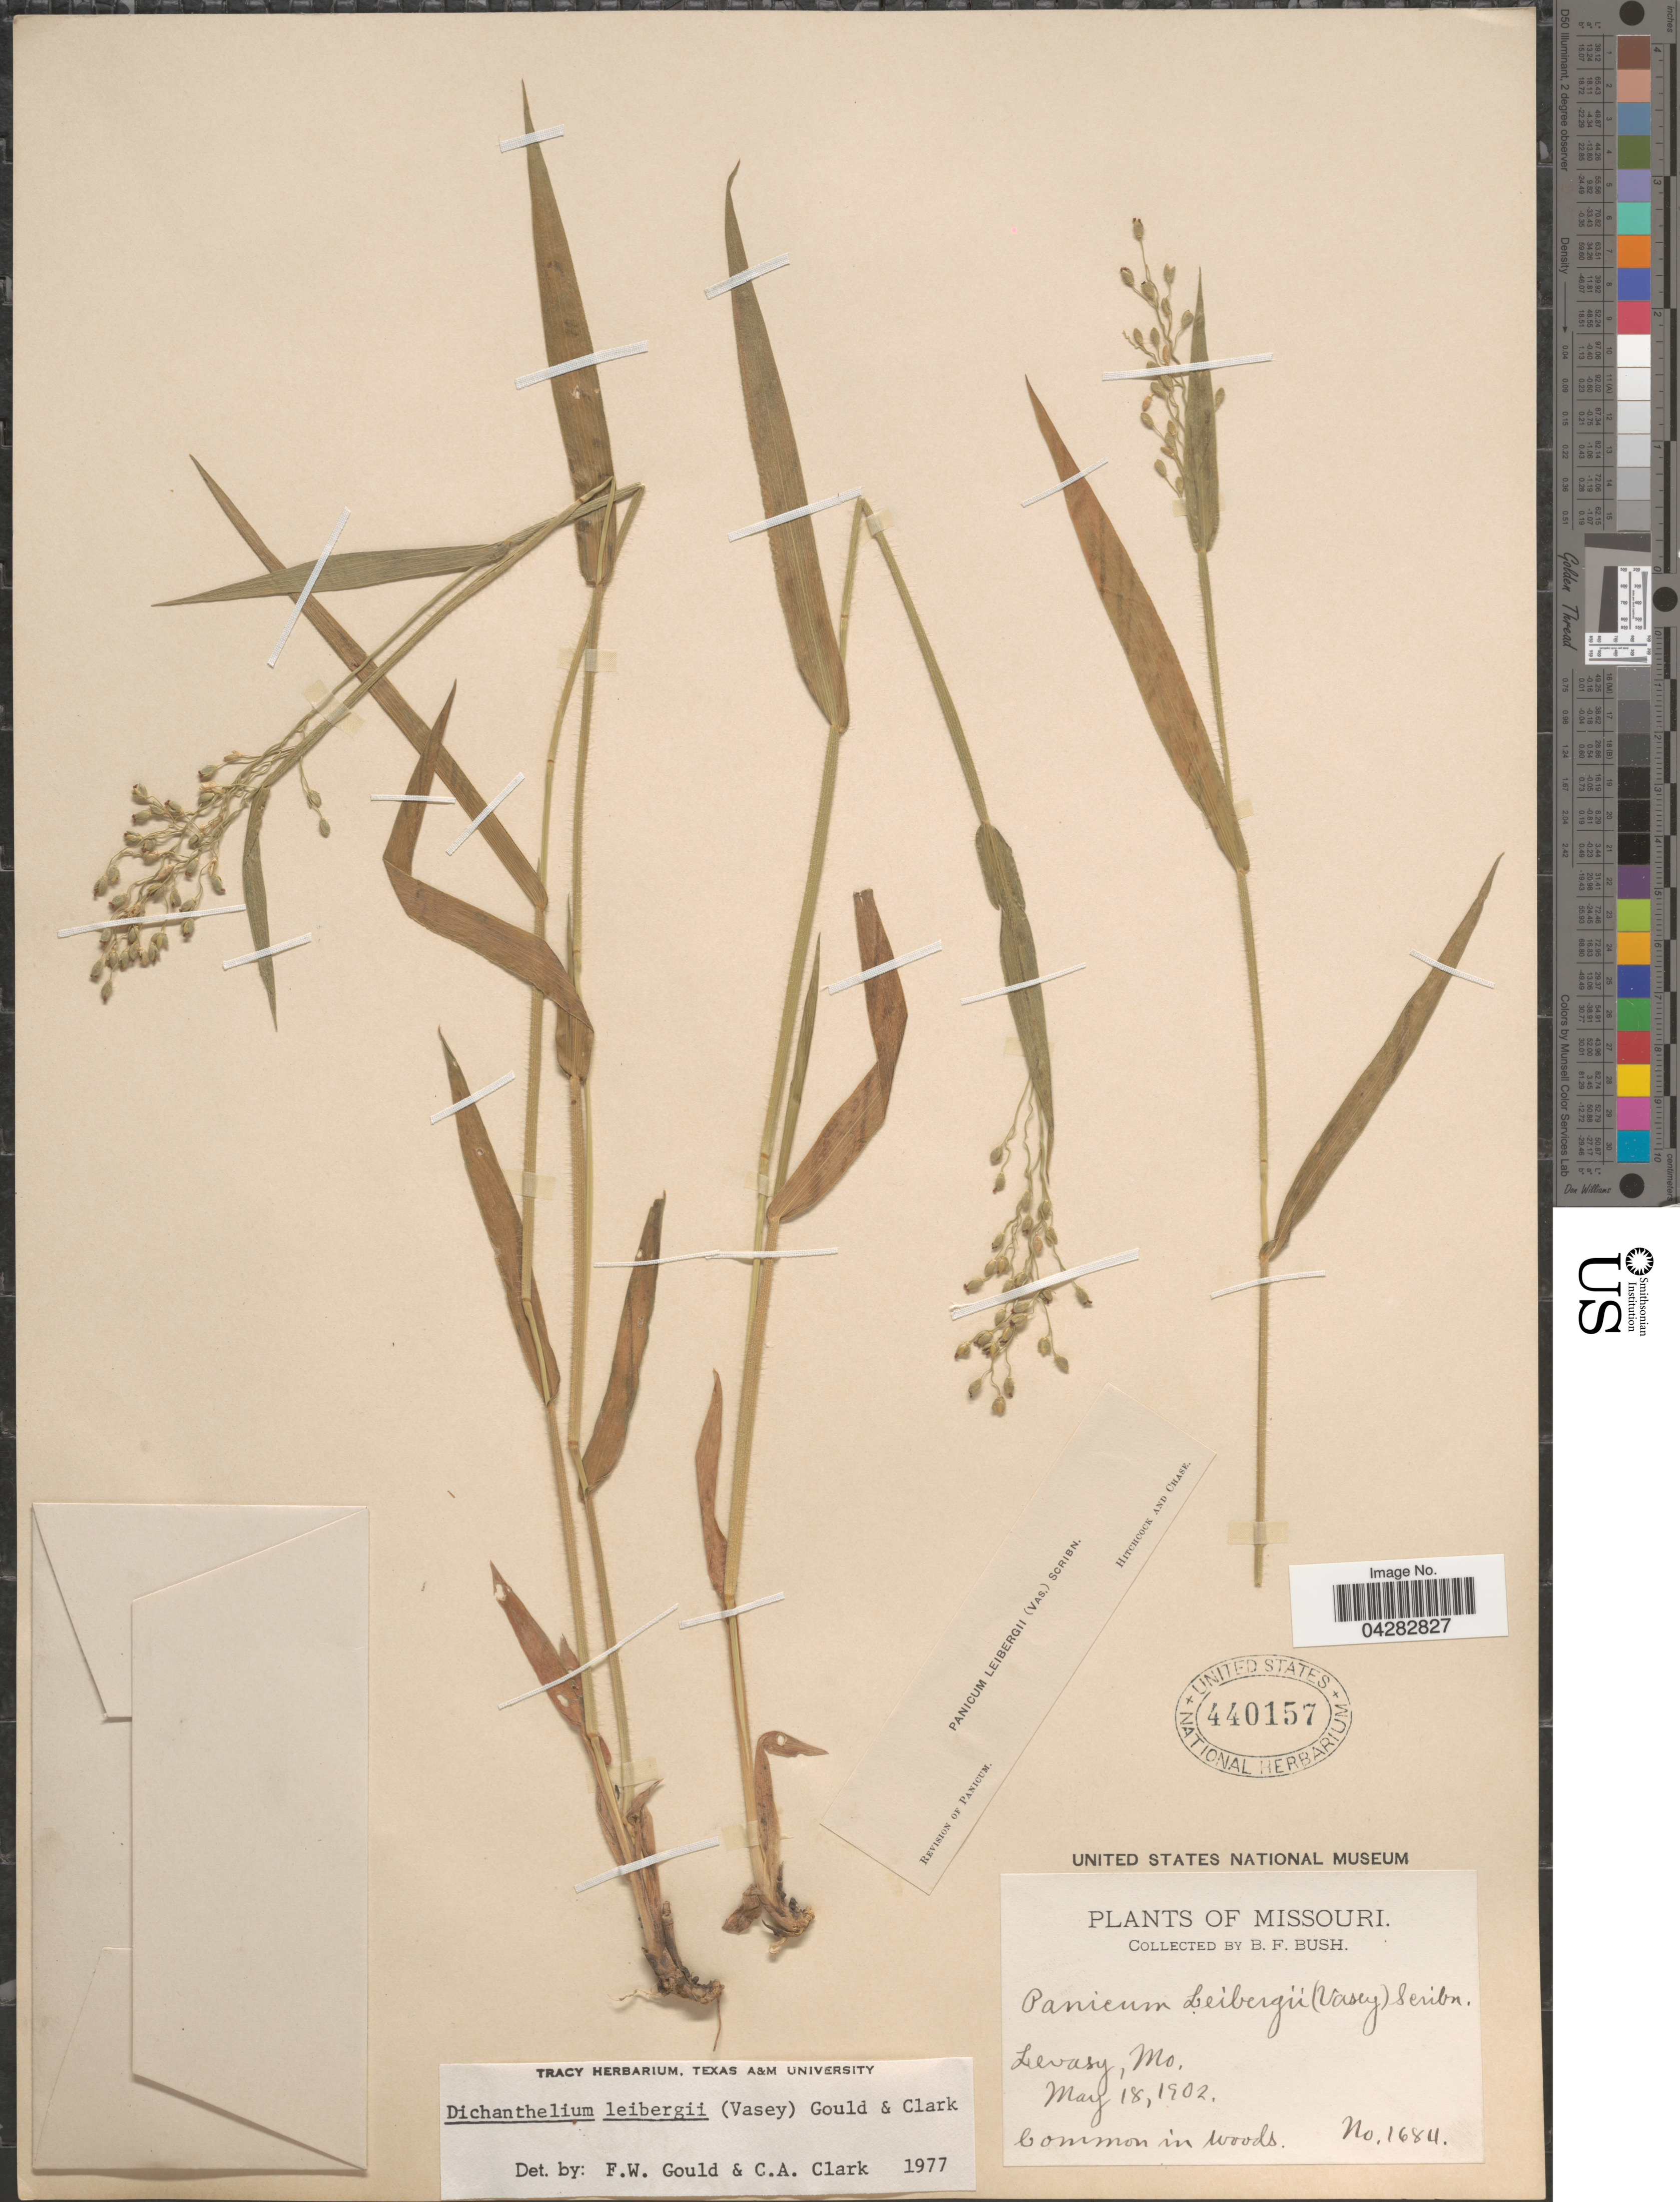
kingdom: Plantae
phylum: Tracheophyta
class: Liliopsida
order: Poales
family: Poaceae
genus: Dichanthelium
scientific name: Dichanthelium leibergii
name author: (Vasey) Gould & C.A. Clark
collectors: B. F. Bush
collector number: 1684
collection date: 1902-05-18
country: United States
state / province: Missouri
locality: Levasy.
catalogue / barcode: US 440157